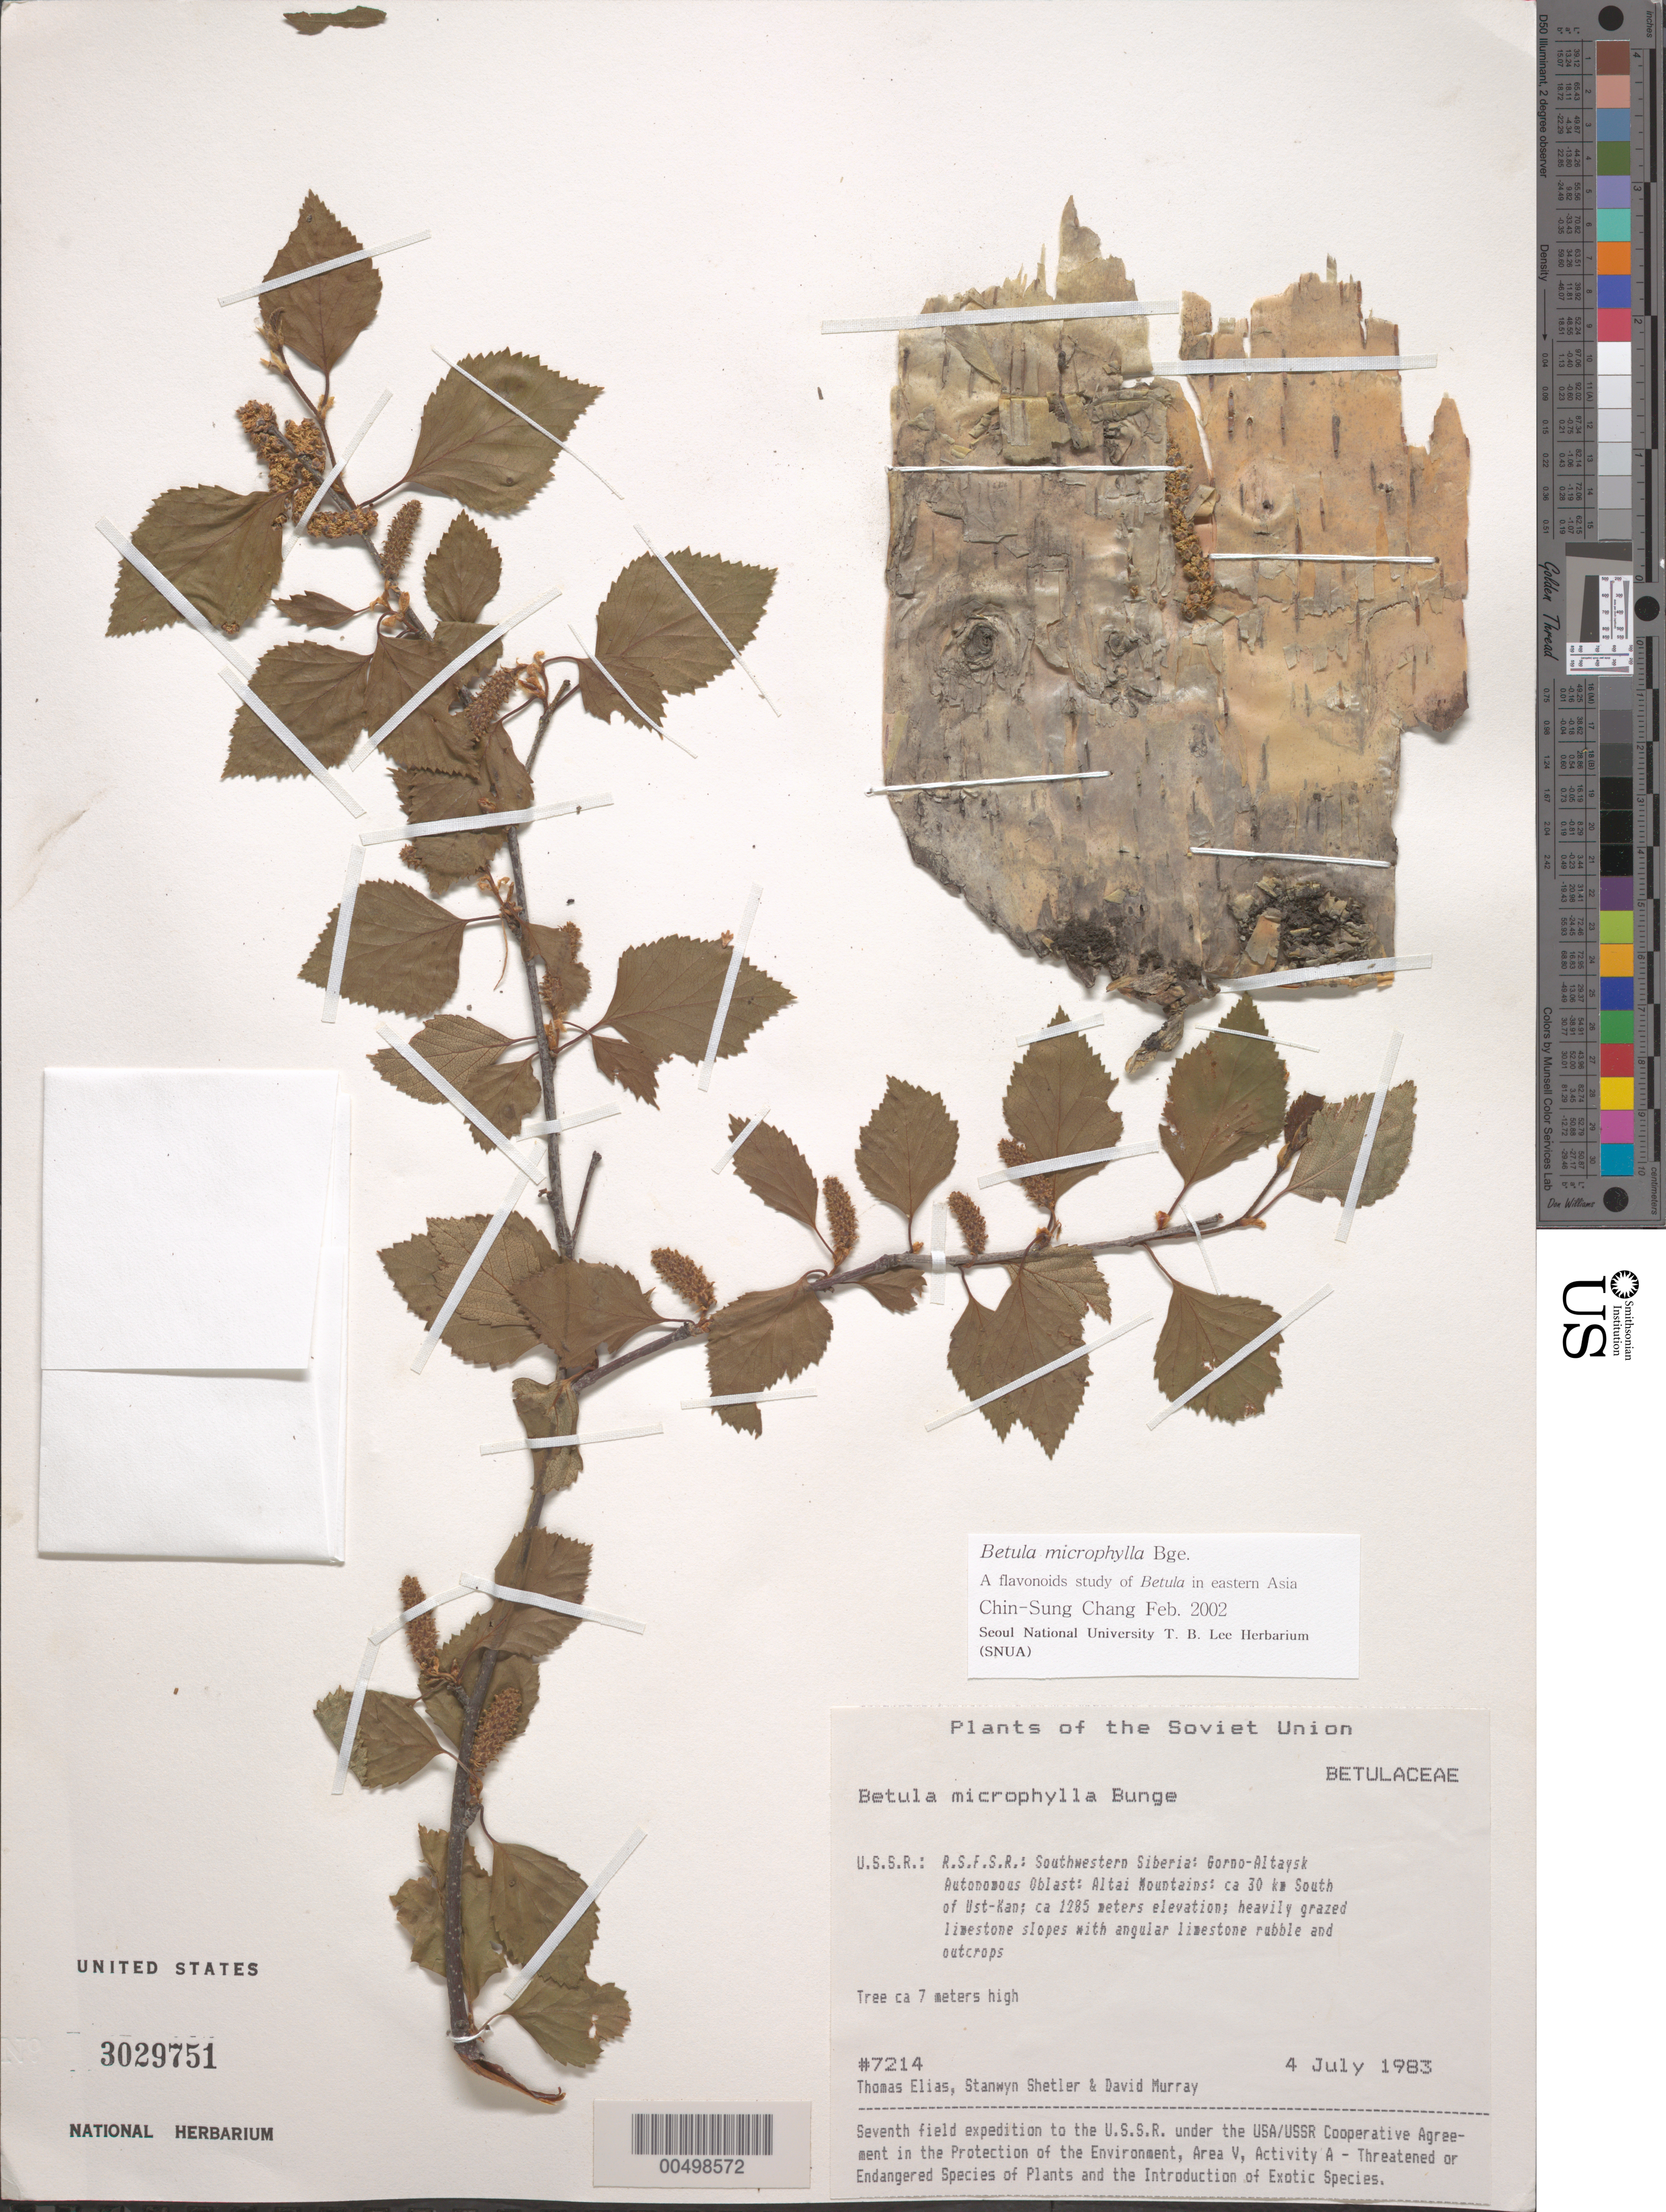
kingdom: Plantae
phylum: Tracheophyta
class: Magnoliopsida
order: Fagales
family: Betulaceae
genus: Betula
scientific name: Betula microphylla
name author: Bunge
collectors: T. Elias, S. Shetler & D. F. Murray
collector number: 7214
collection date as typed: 04 Jul 1983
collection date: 1983-07-04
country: Russian Federation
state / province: Altai Republic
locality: Altai Mountains, 30 km S of Ust-Kan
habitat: heavily grazed limestone slopes with angular limestone rubble and outcrops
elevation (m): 1285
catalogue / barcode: US 3029751